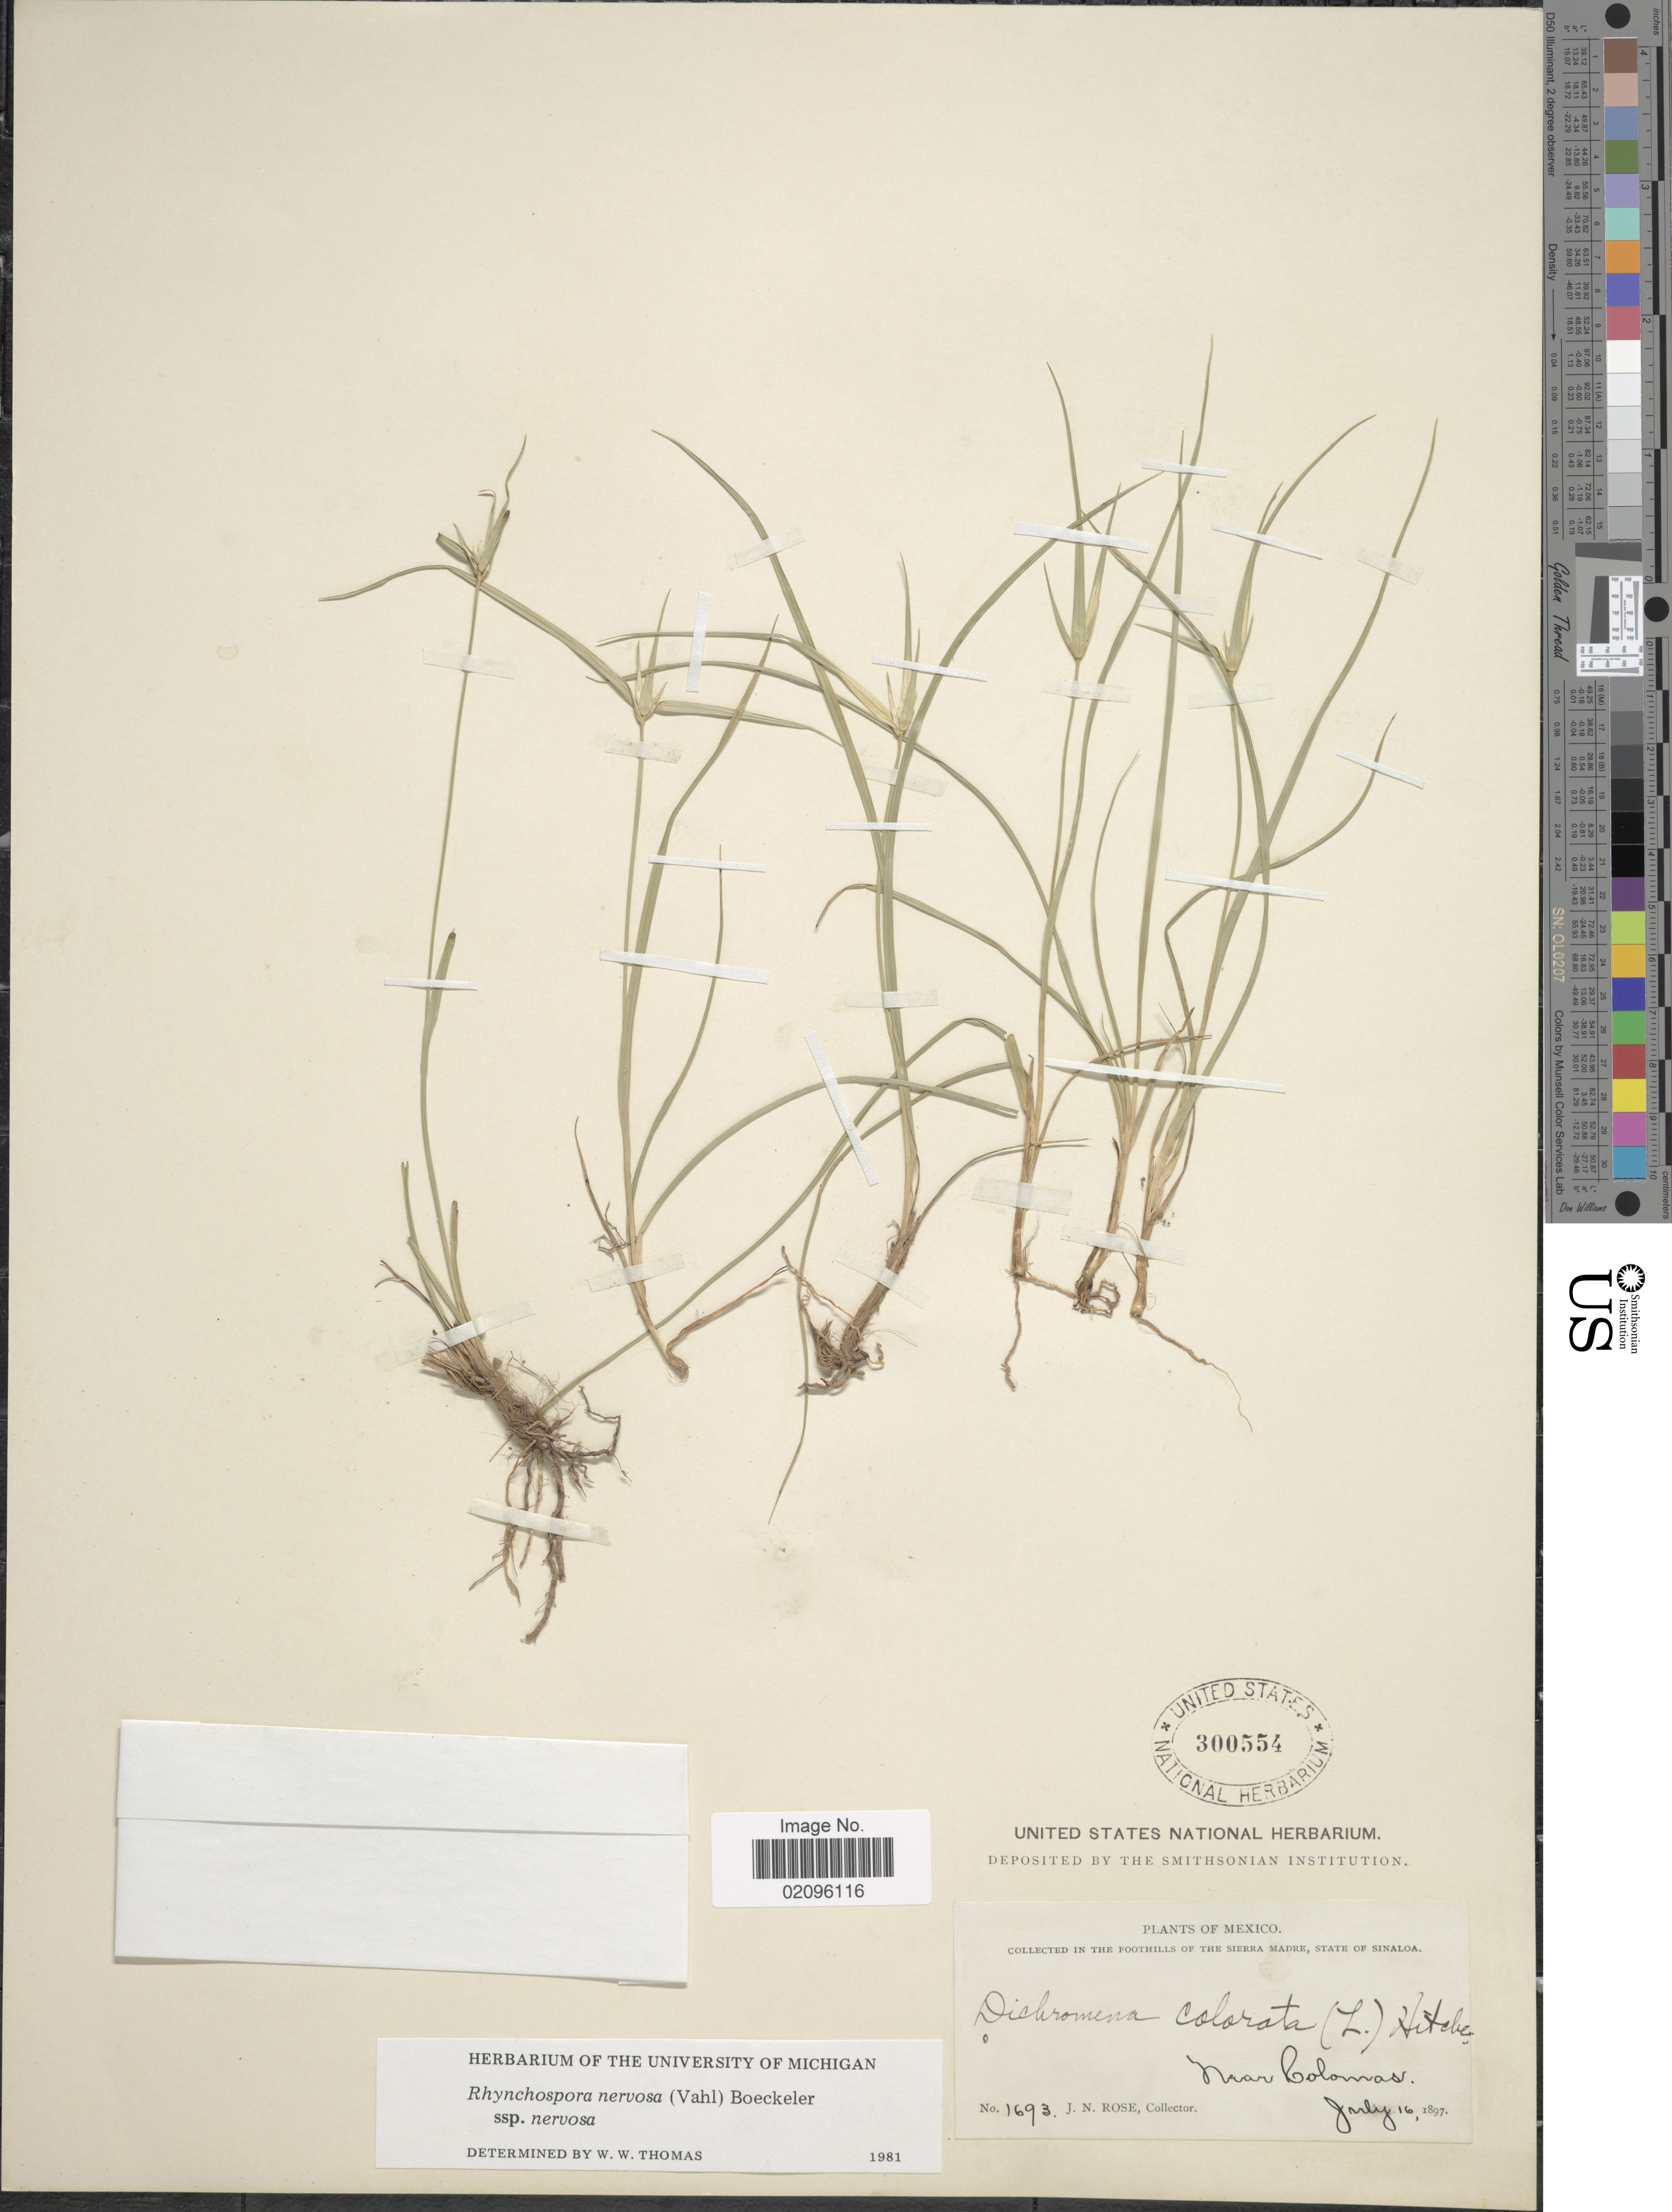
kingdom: Plantae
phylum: Tracheophyta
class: Liliopsida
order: Poales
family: Cyperaceae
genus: Rhynchospora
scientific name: Rhynchospora nervosa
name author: (Vahl) Boeckeler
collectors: J. N. Rose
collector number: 1693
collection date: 1897-07-16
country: Mexico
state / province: Sinaloa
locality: In the foothills of the Sierra Madre, near Colonas.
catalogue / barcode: US 300554